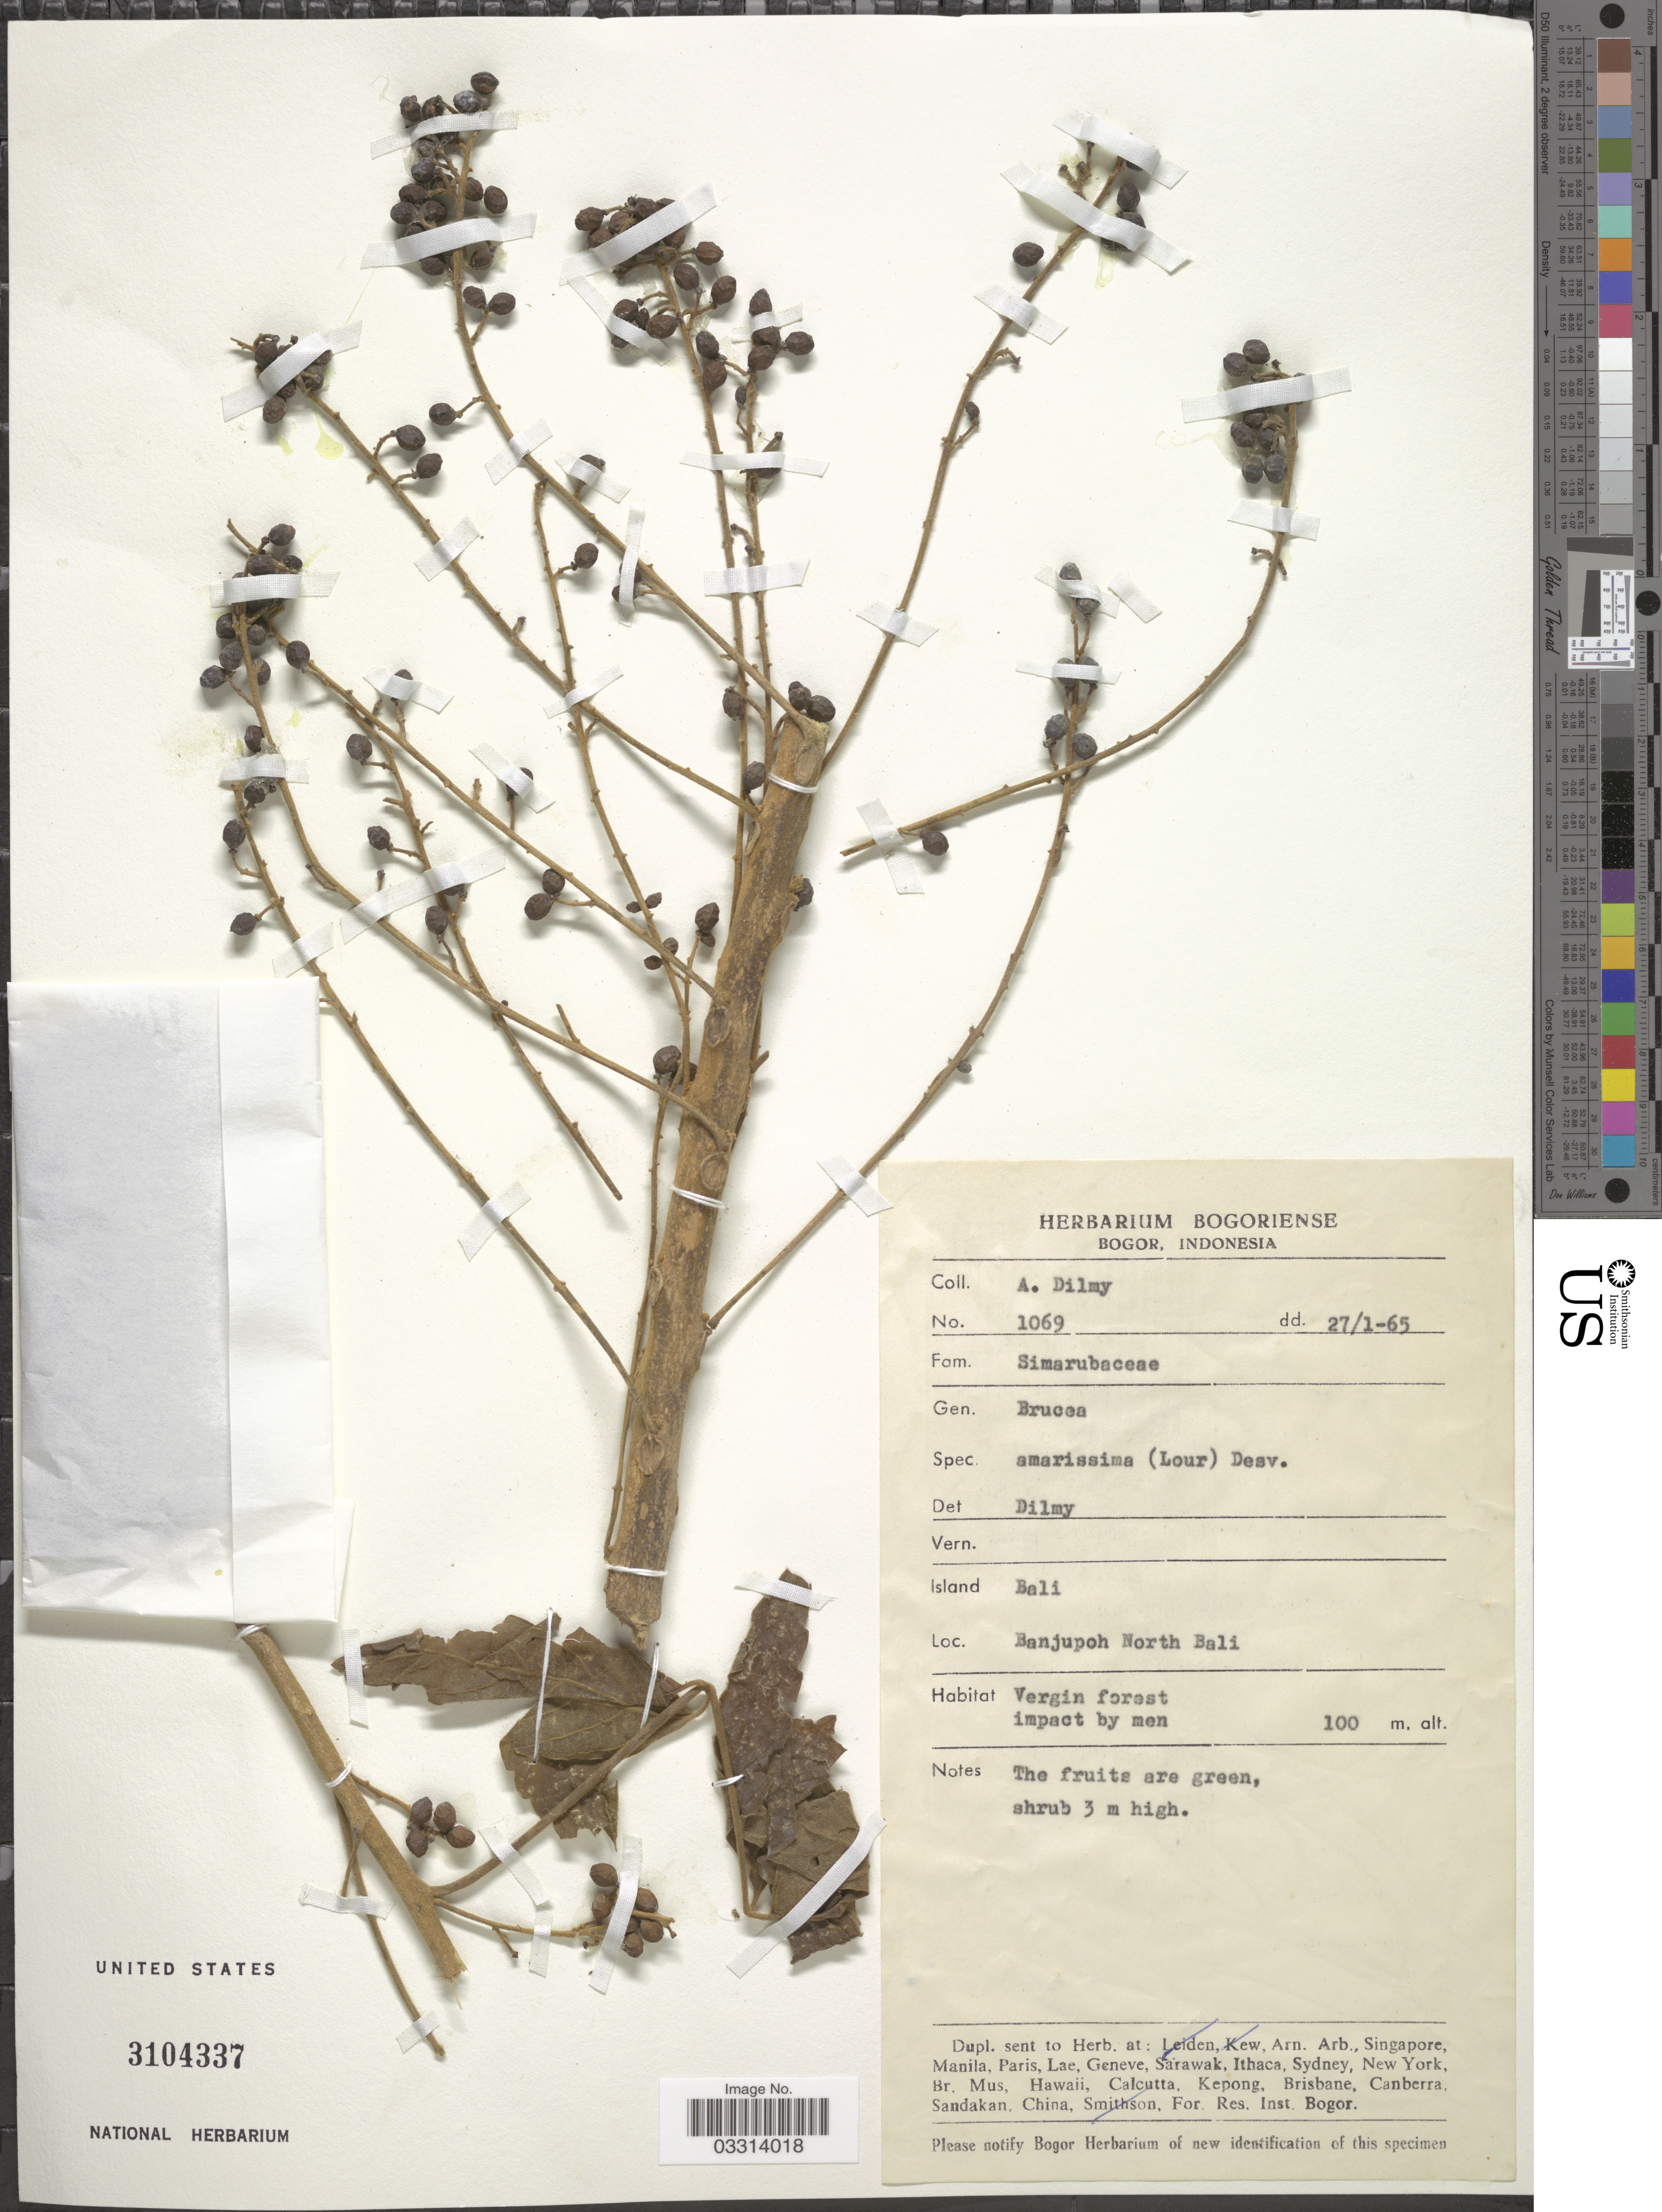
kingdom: Plantae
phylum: Tracheophyta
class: Magnoliopsida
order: Sapindales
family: Simaroubaceae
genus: Brucea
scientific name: Brucea javanica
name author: (L.) Merr.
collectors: A. Dilmy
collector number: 1069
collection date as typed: Transcribed d/m/y: 27/1/65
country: Indonesia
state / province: Nusa Tenggara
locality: Island Bali. Banjupoh North Bali.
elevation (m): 100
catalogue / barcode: US 3104337